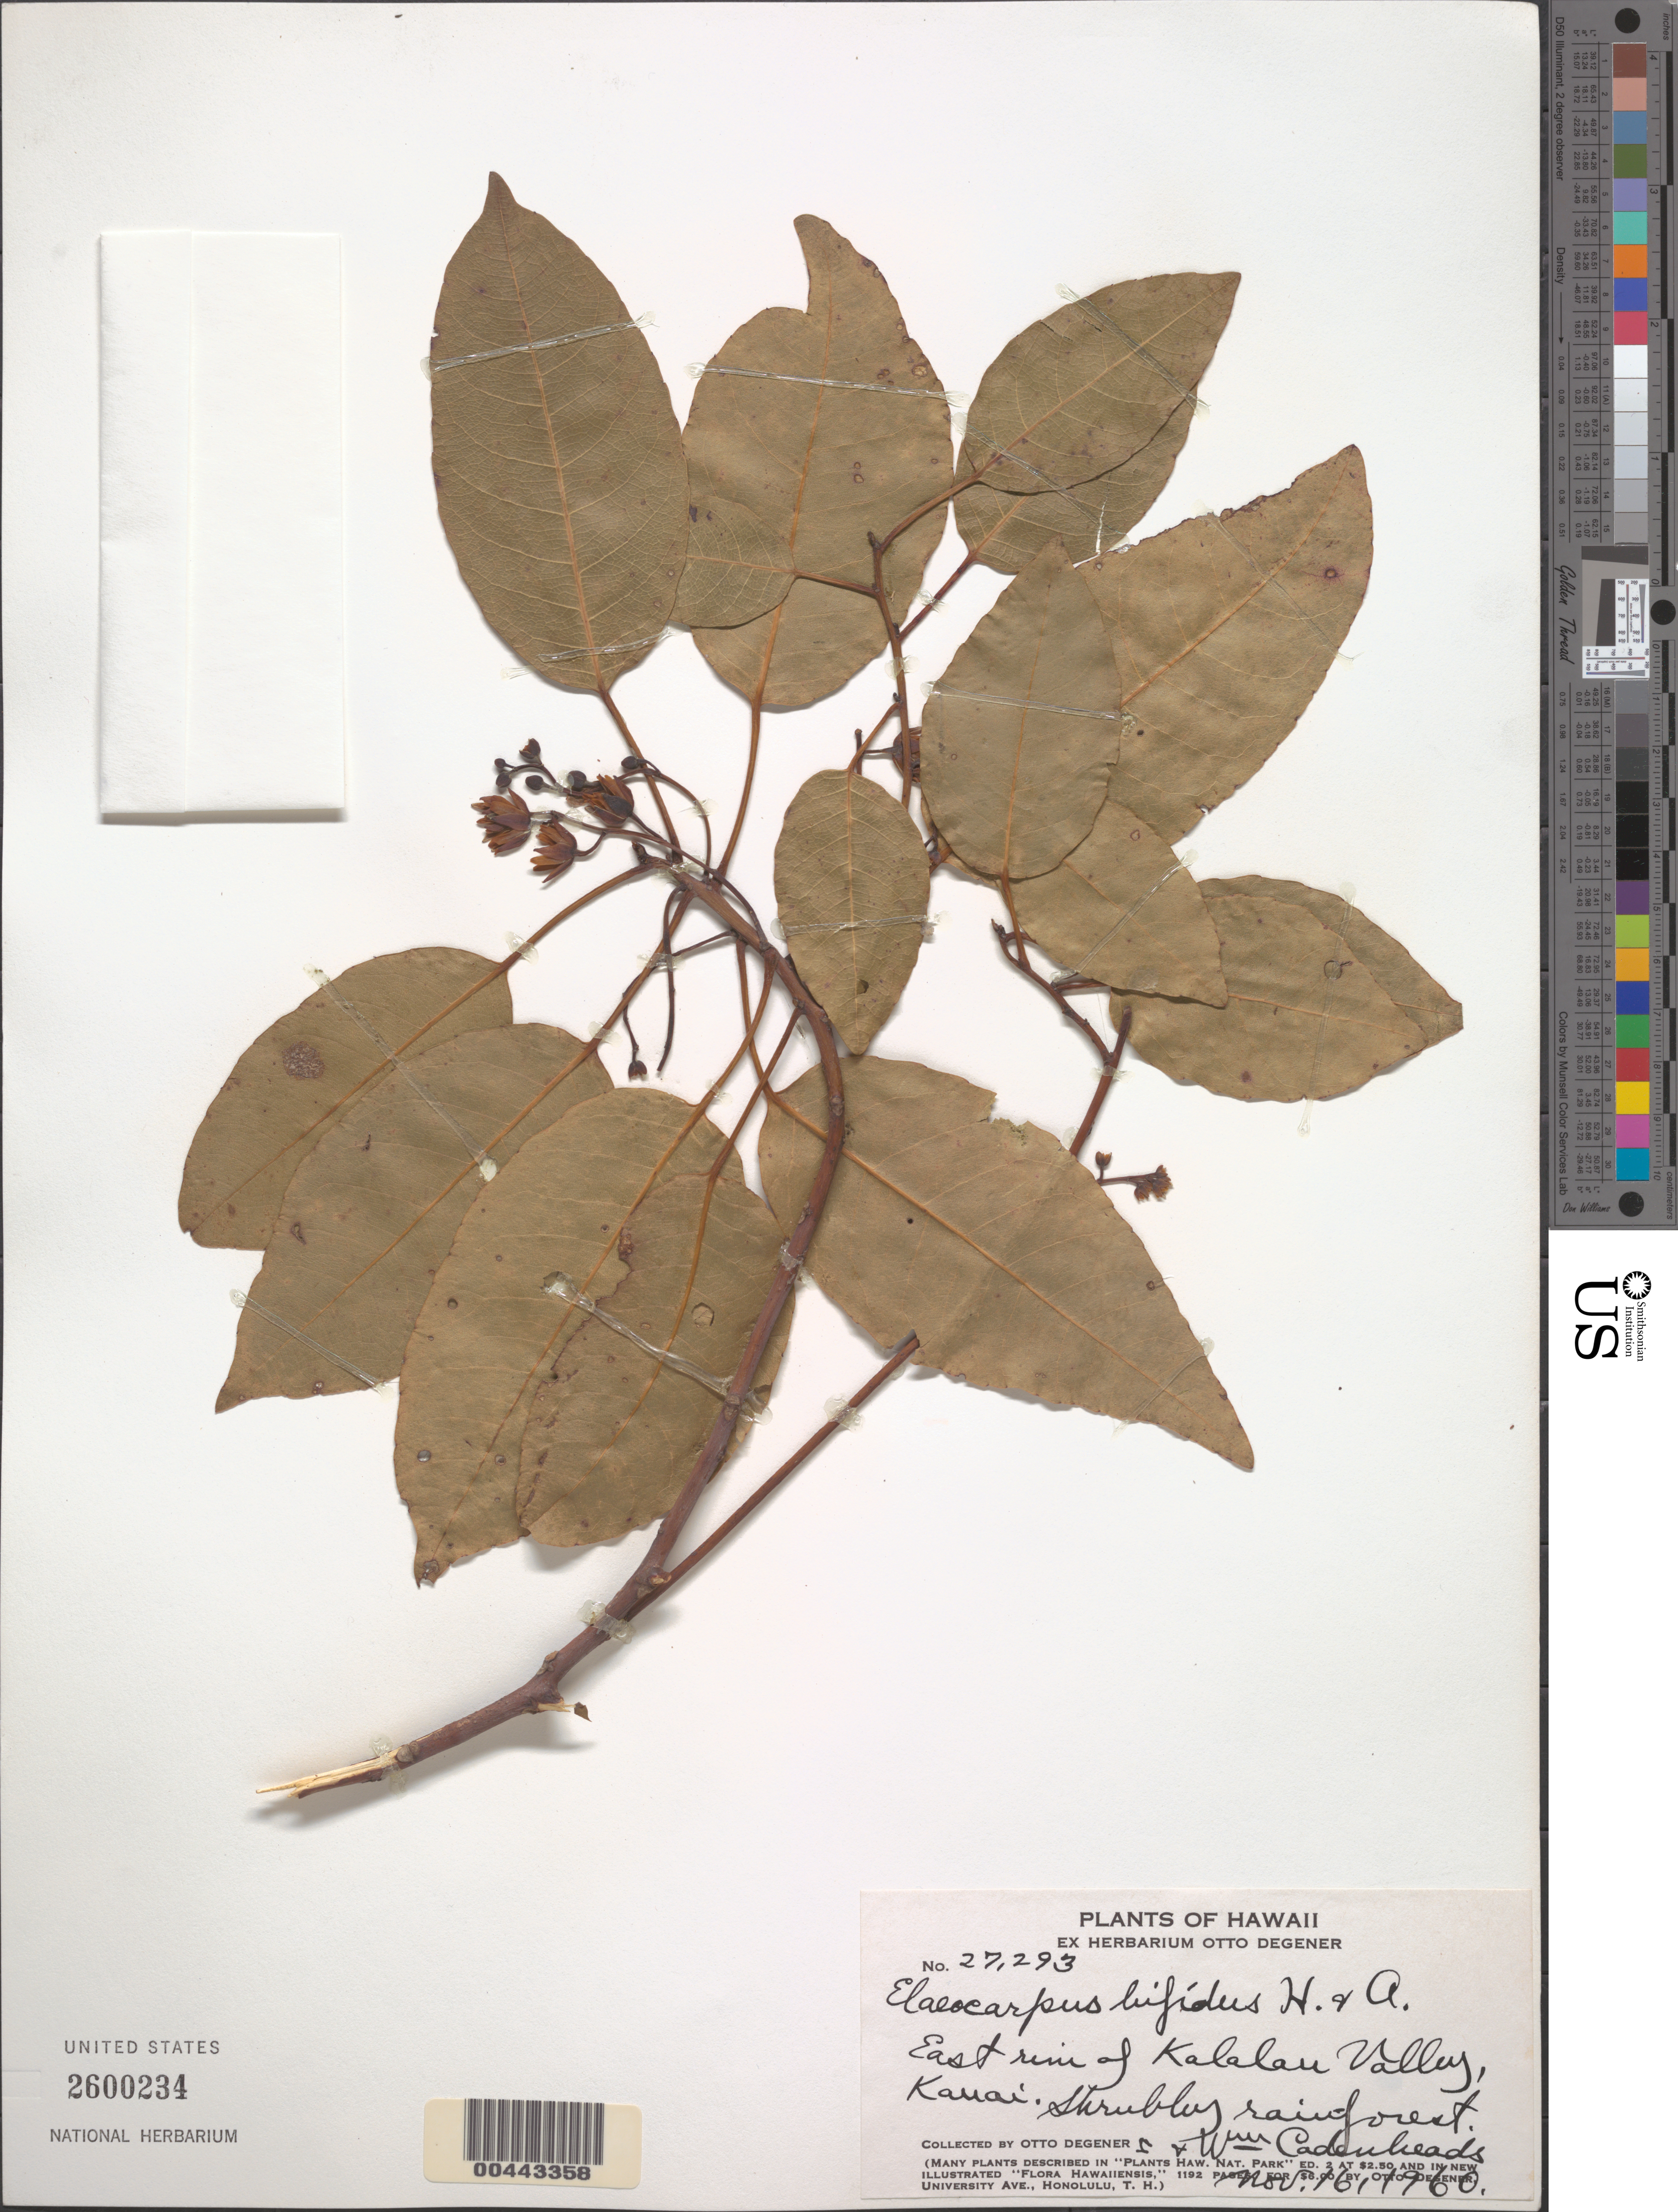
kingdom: Plantae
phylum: Tracheophyta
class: Magnoliopsida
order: Oxalidales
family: Elaeocarpaceae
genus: Elaeocarpus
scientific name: Elaeocarpus bifidus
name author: Hook. & Arn.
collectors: O. Degener, W. Cadenheads & O. Degener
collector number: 27293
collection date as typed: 16 Nov 1960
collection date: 1960-11-16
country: United States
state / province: Hawaii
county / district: Kaui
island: Kaua'i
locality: E rim of Kalalau Valley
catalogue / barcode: US 2600234